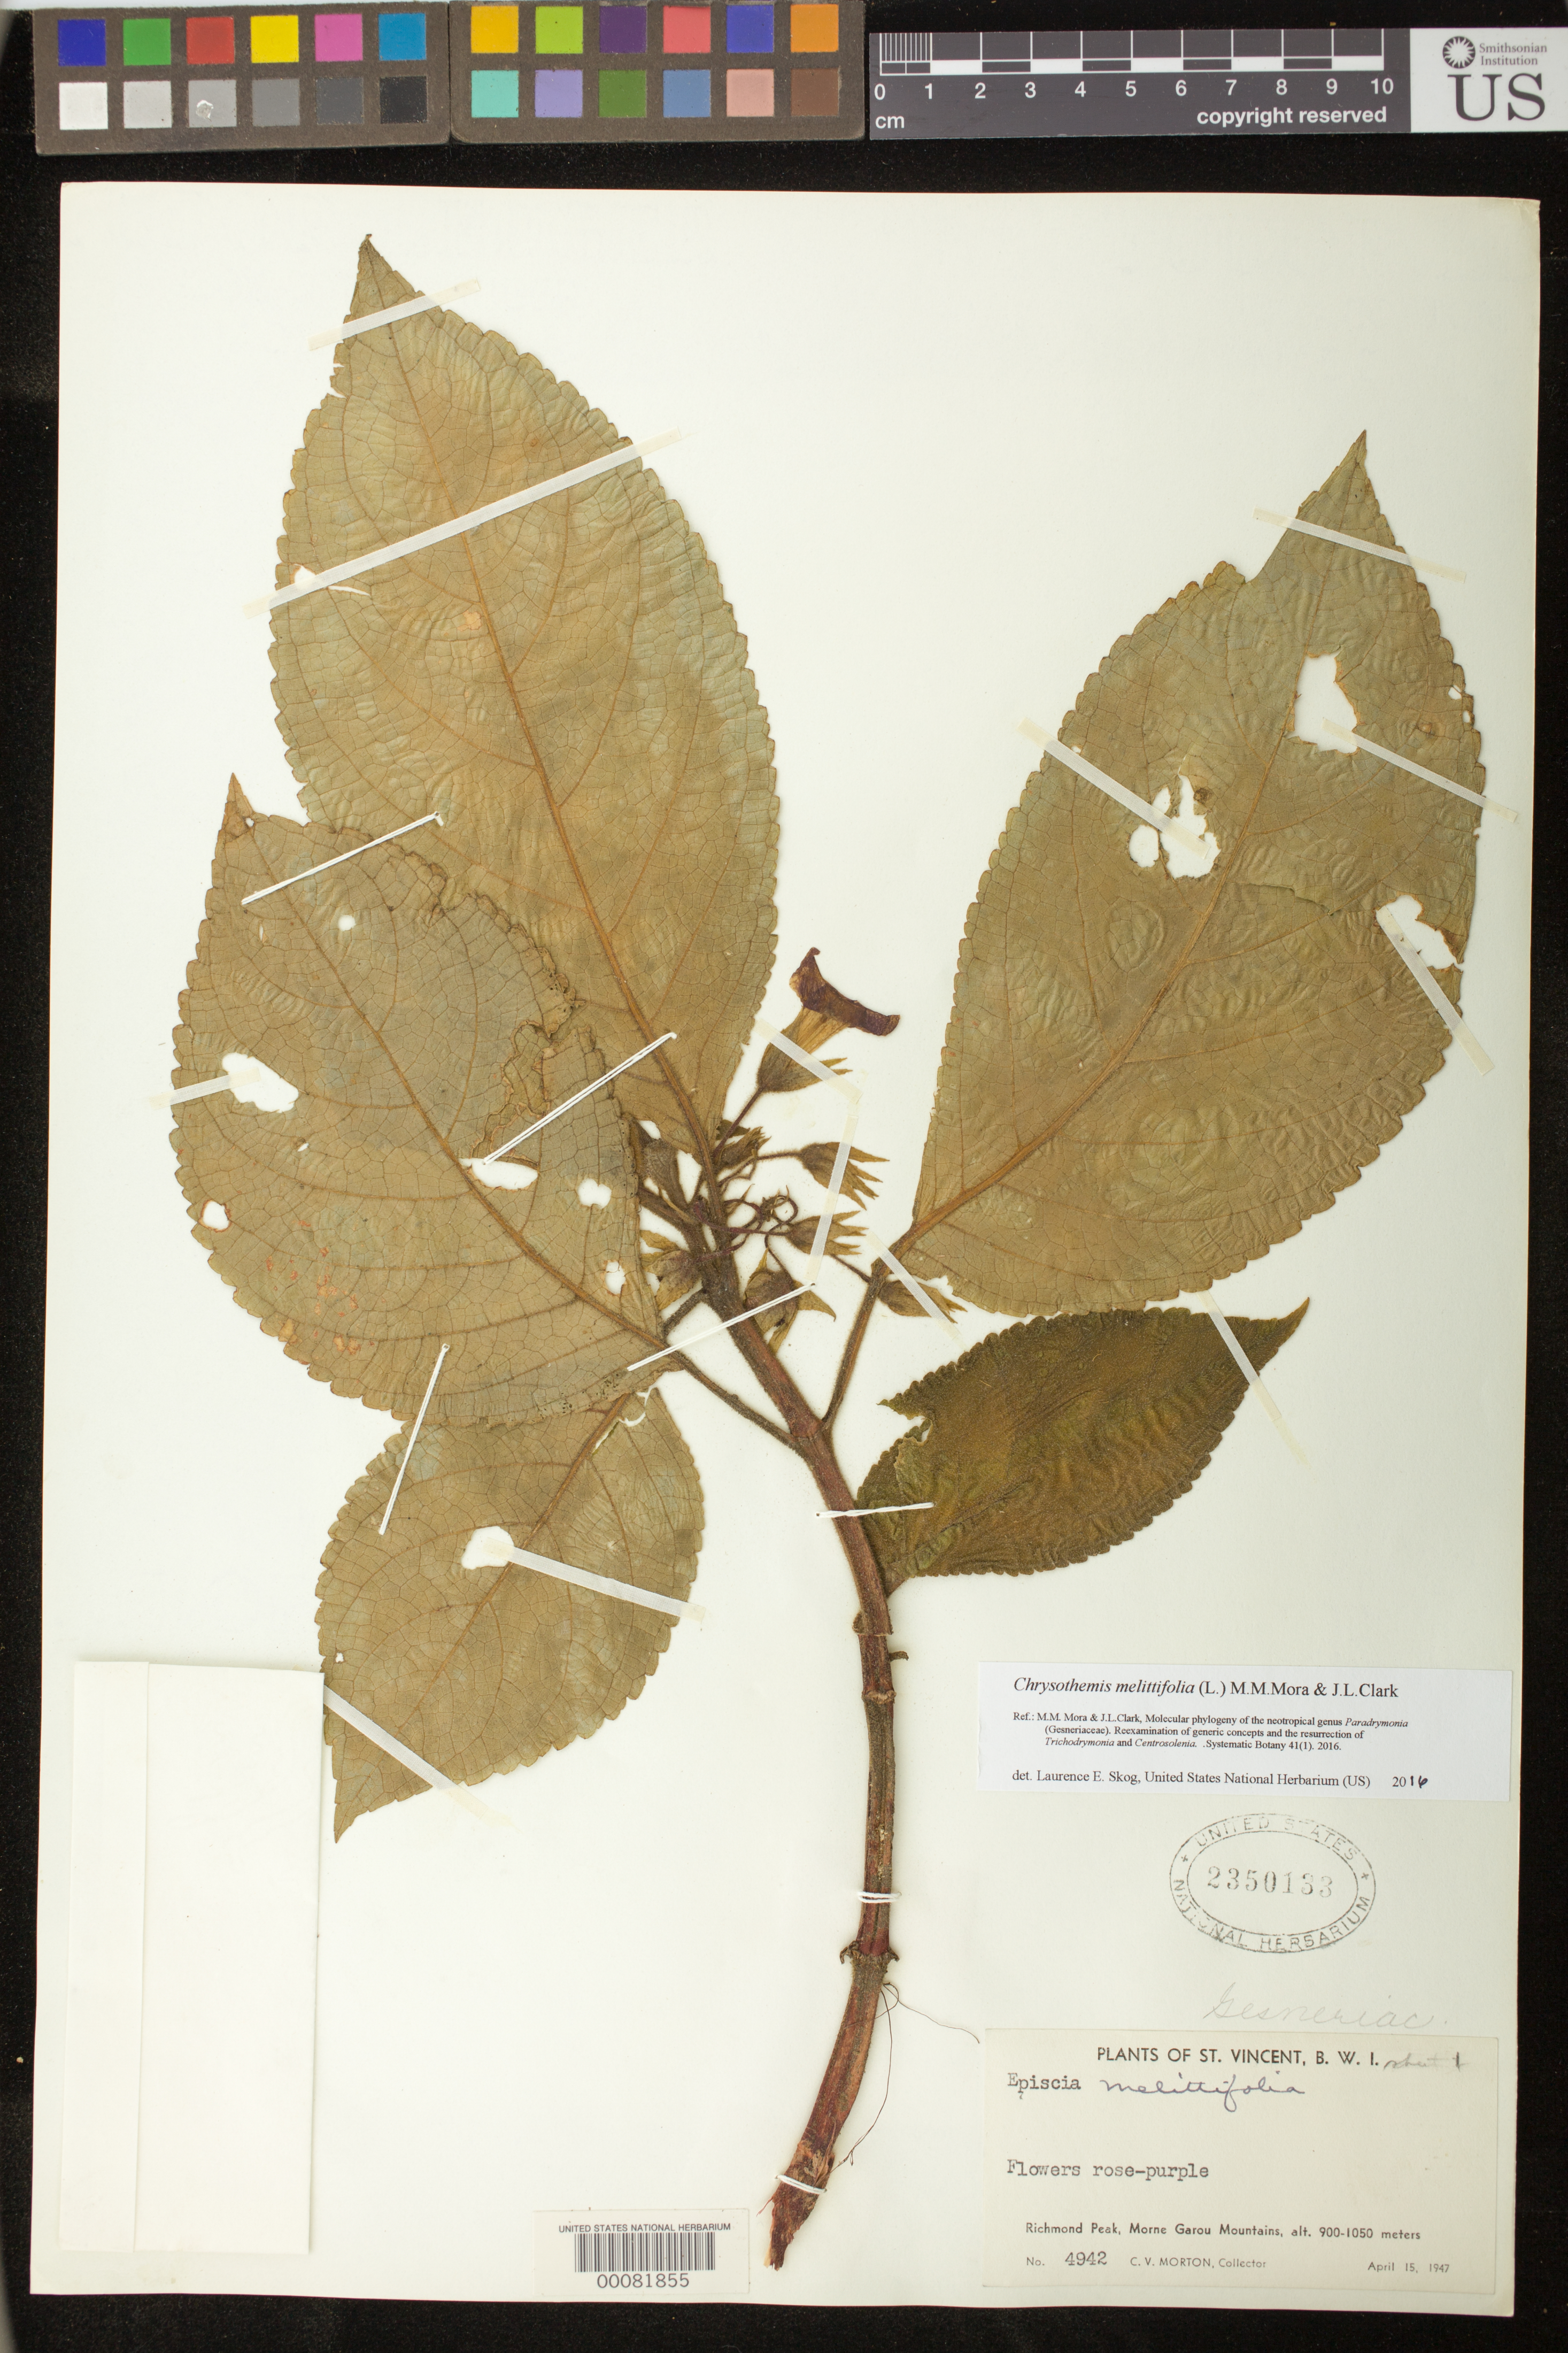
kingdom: Plantae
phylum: Tracheophyta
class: Magnoliopsida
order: Lamiales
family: Gesneriaceae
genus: Chrysothemis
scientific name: Chrysothemis melittifolia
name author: (L.) M.M. Mora & J.L. Clark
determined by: Skog, Laurence E.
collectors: C. V. Morton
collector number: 4942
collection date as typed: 15 Apr 1947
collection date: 1947-04-15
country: St. Vincent - Grenadines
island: St. Vincent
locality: Richmond Peak, Morne Garou Mountains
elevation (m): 900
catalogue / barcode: US 2350133